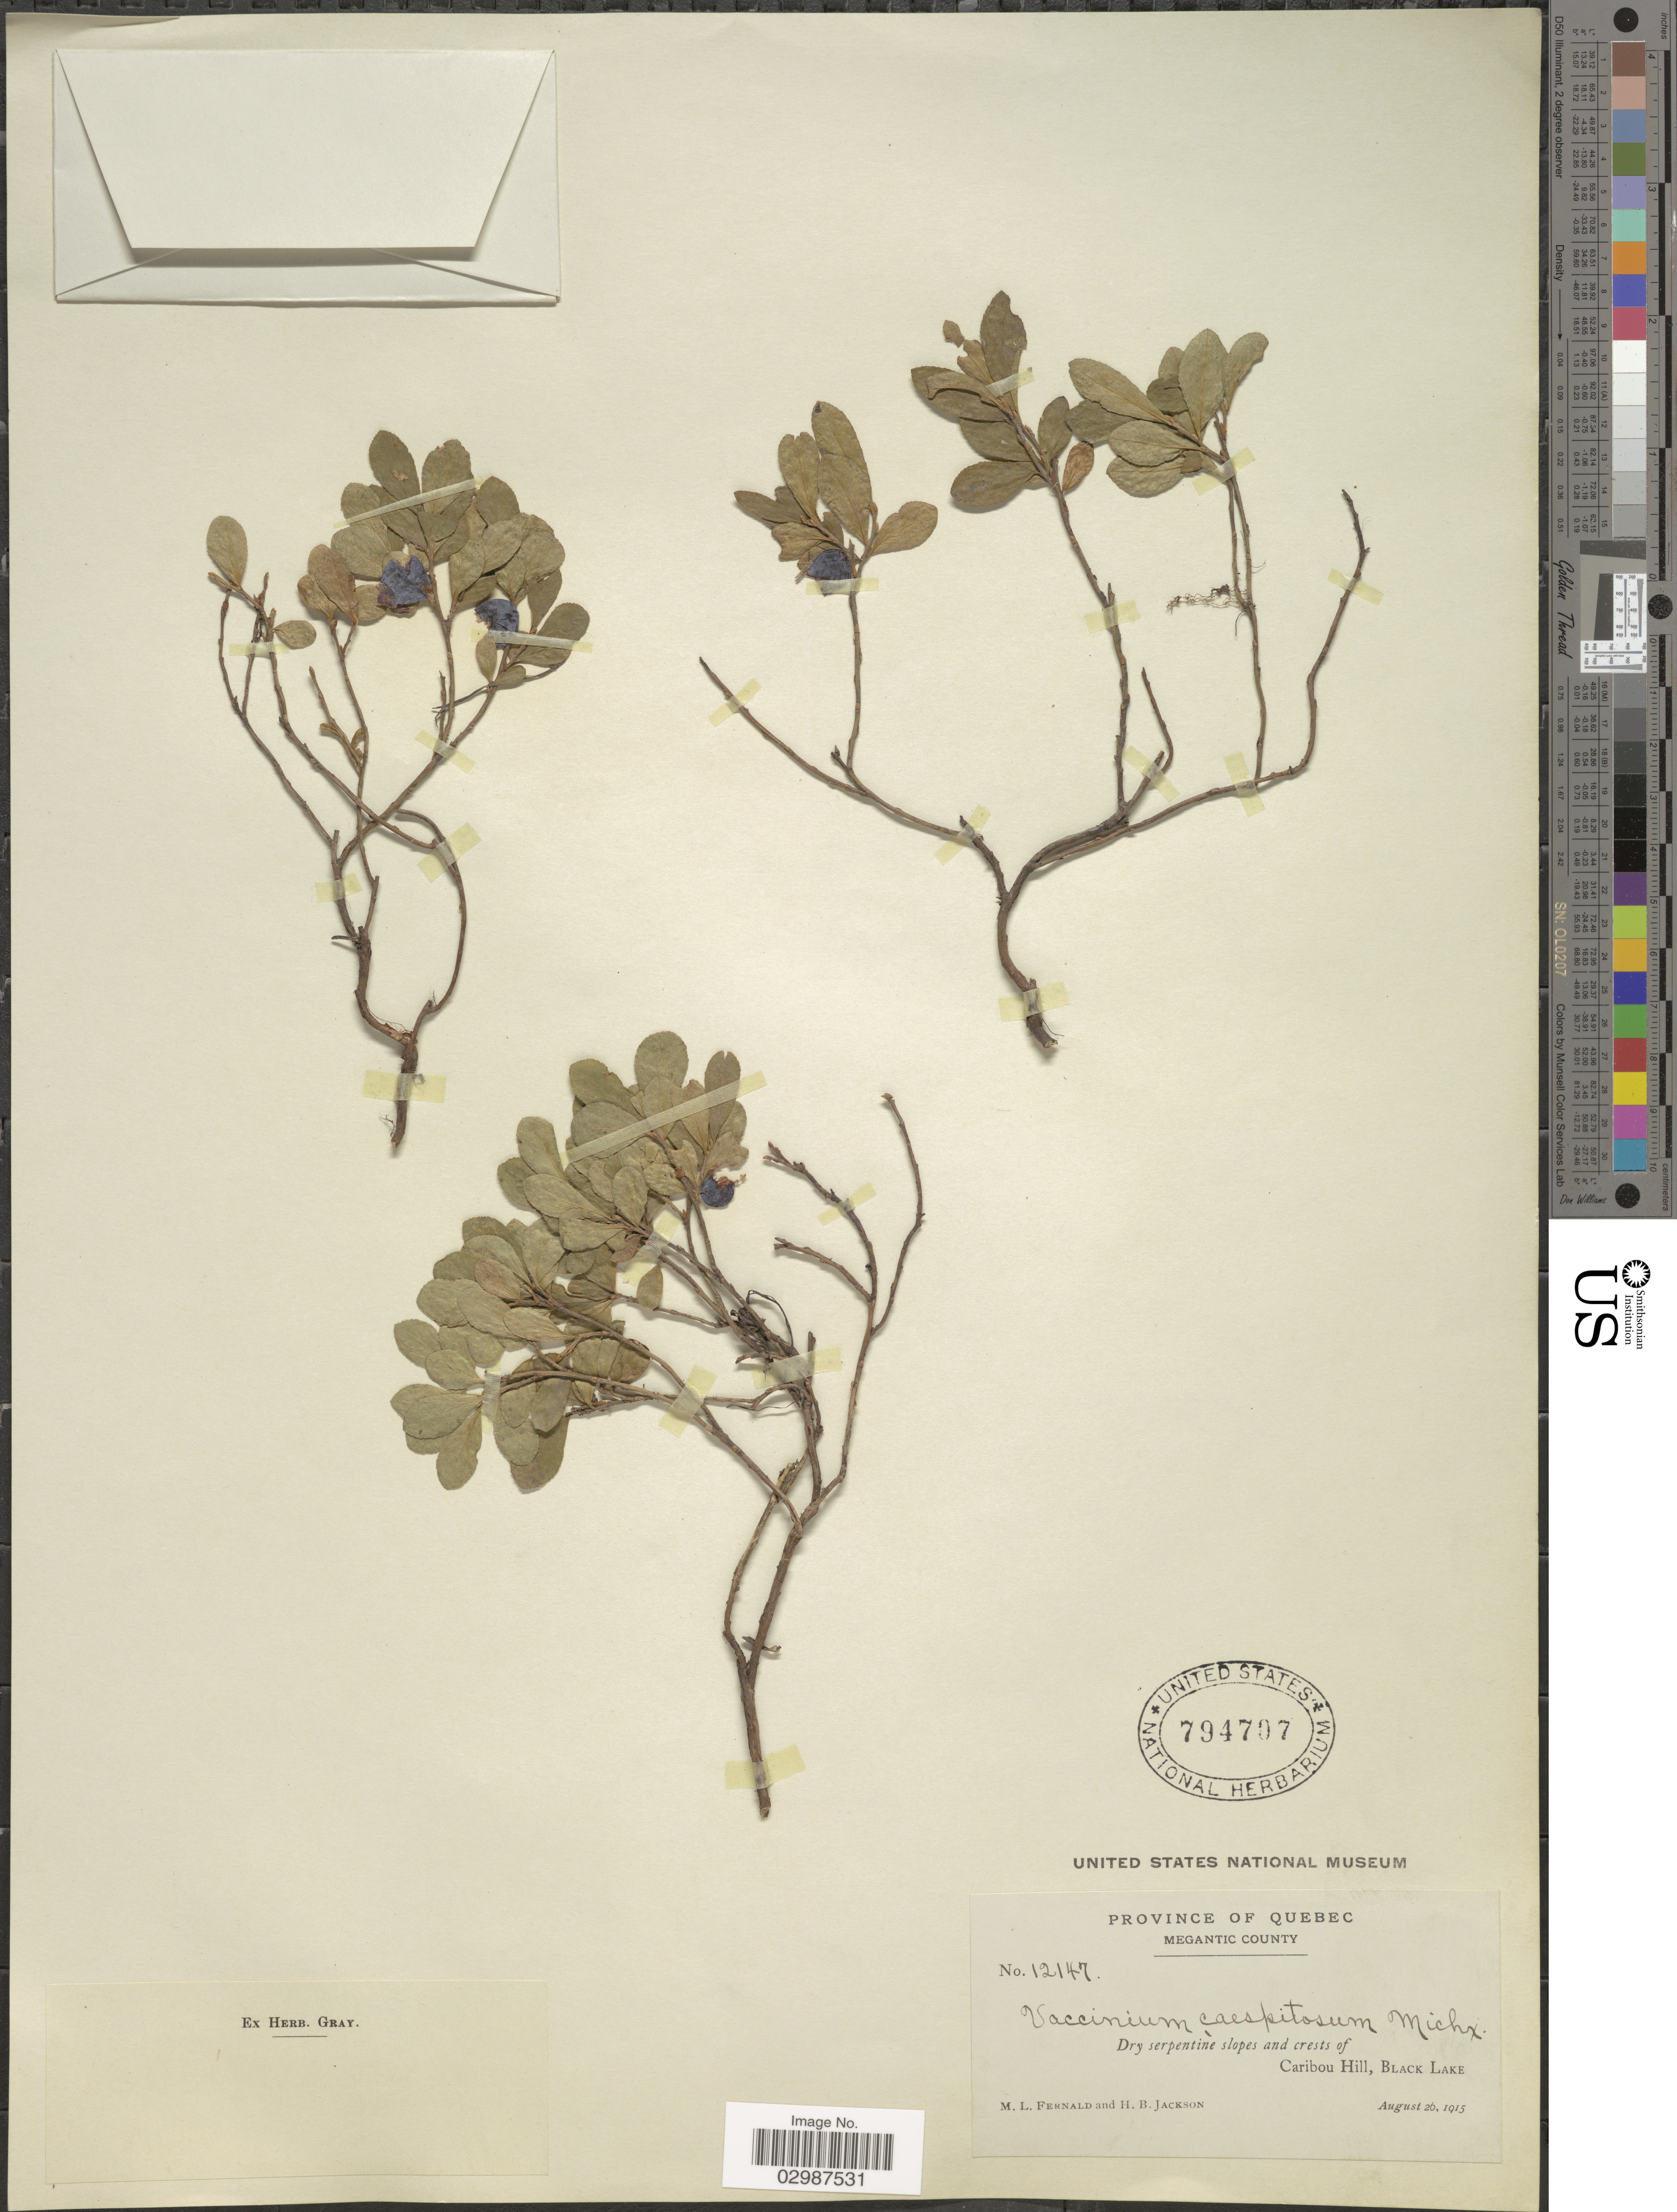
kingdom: Plantae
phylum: Tracheophyta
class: Magnoliopsida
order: Ericales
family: Ericaceae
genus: Vaccinium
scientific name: Vaccinium caespitosum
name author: Michx.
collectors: M. L. Fernald & H. Jackson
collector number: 12147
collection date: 1915-08-26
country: Canada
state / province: Quebec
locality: Megantic County. Slopes and crests of Caribou Hill, Black Lake.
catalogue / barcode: US 794707